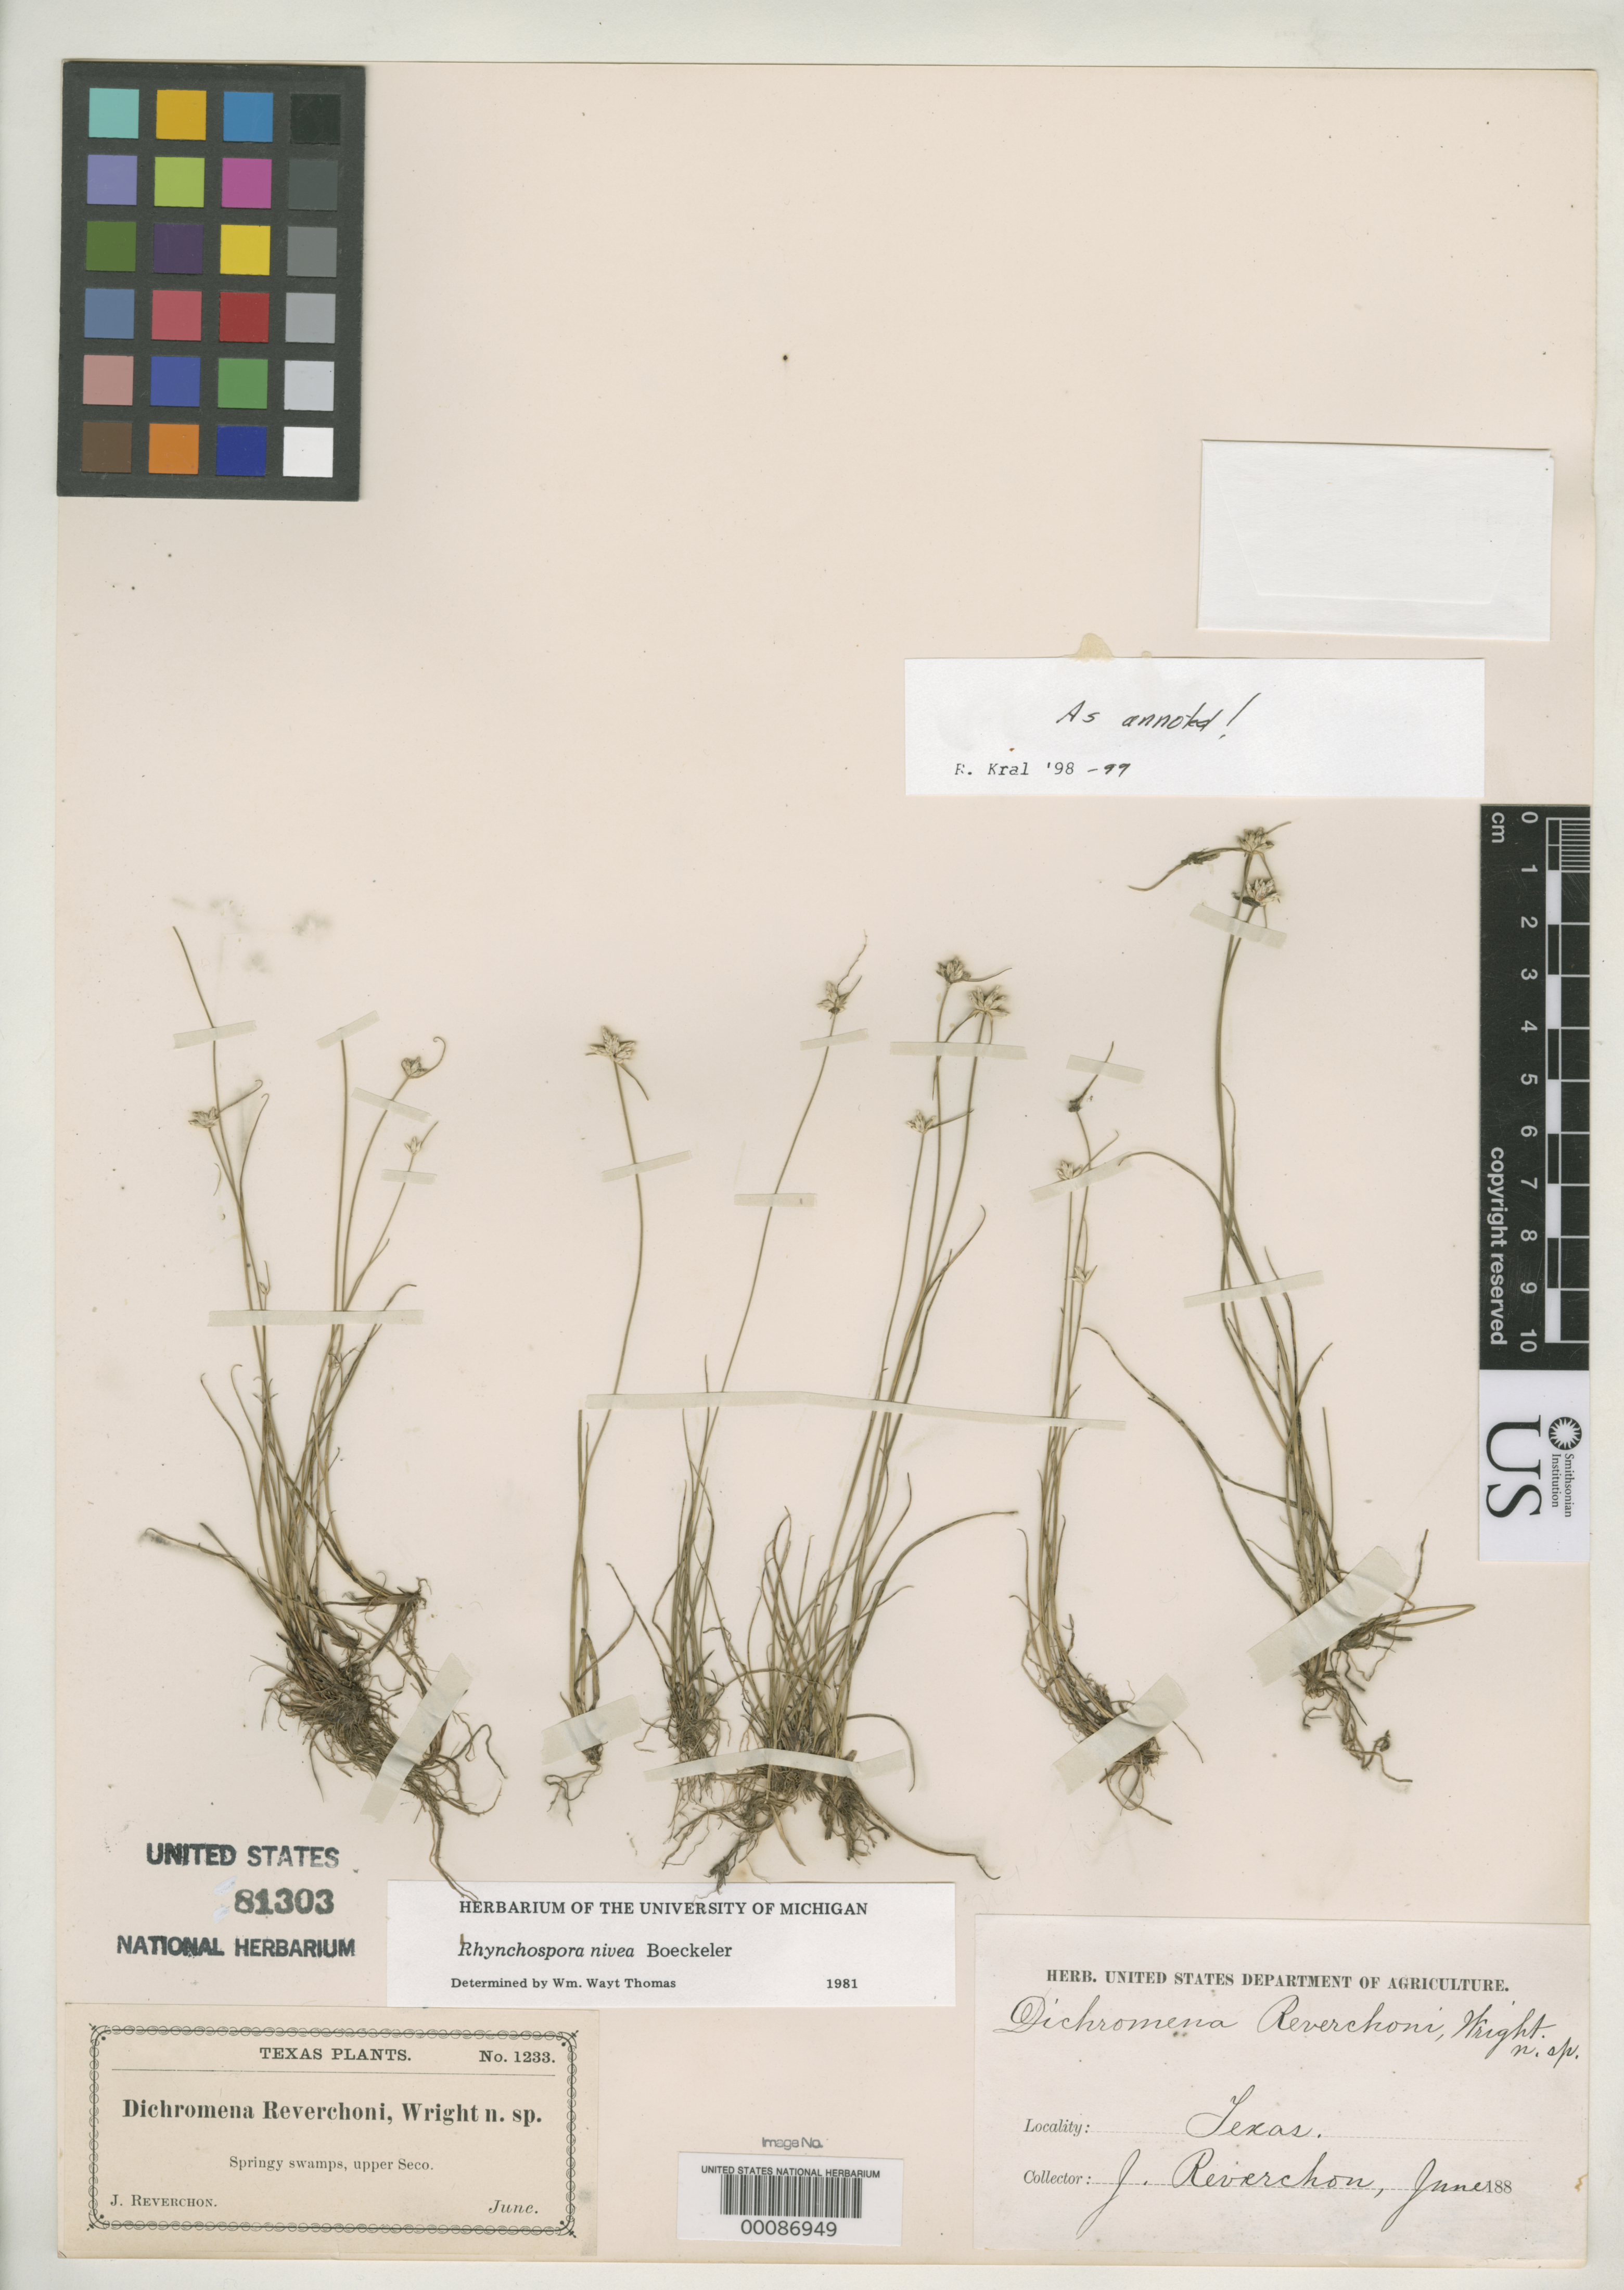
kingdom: Plantae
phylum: Tracheophyta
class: Liliopsida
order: Poales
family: Cyperaceae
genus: Dichromena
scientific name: Dichromena reverchonii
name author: S.H. Wright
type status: Syntype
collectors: J. Reverchon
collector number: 1233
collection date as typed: Jun 188-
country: United States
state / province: Texas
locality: Springy swamps, upper Secco.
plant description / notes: Specific epithet published as "Reverchoni".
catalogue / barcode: US 81303